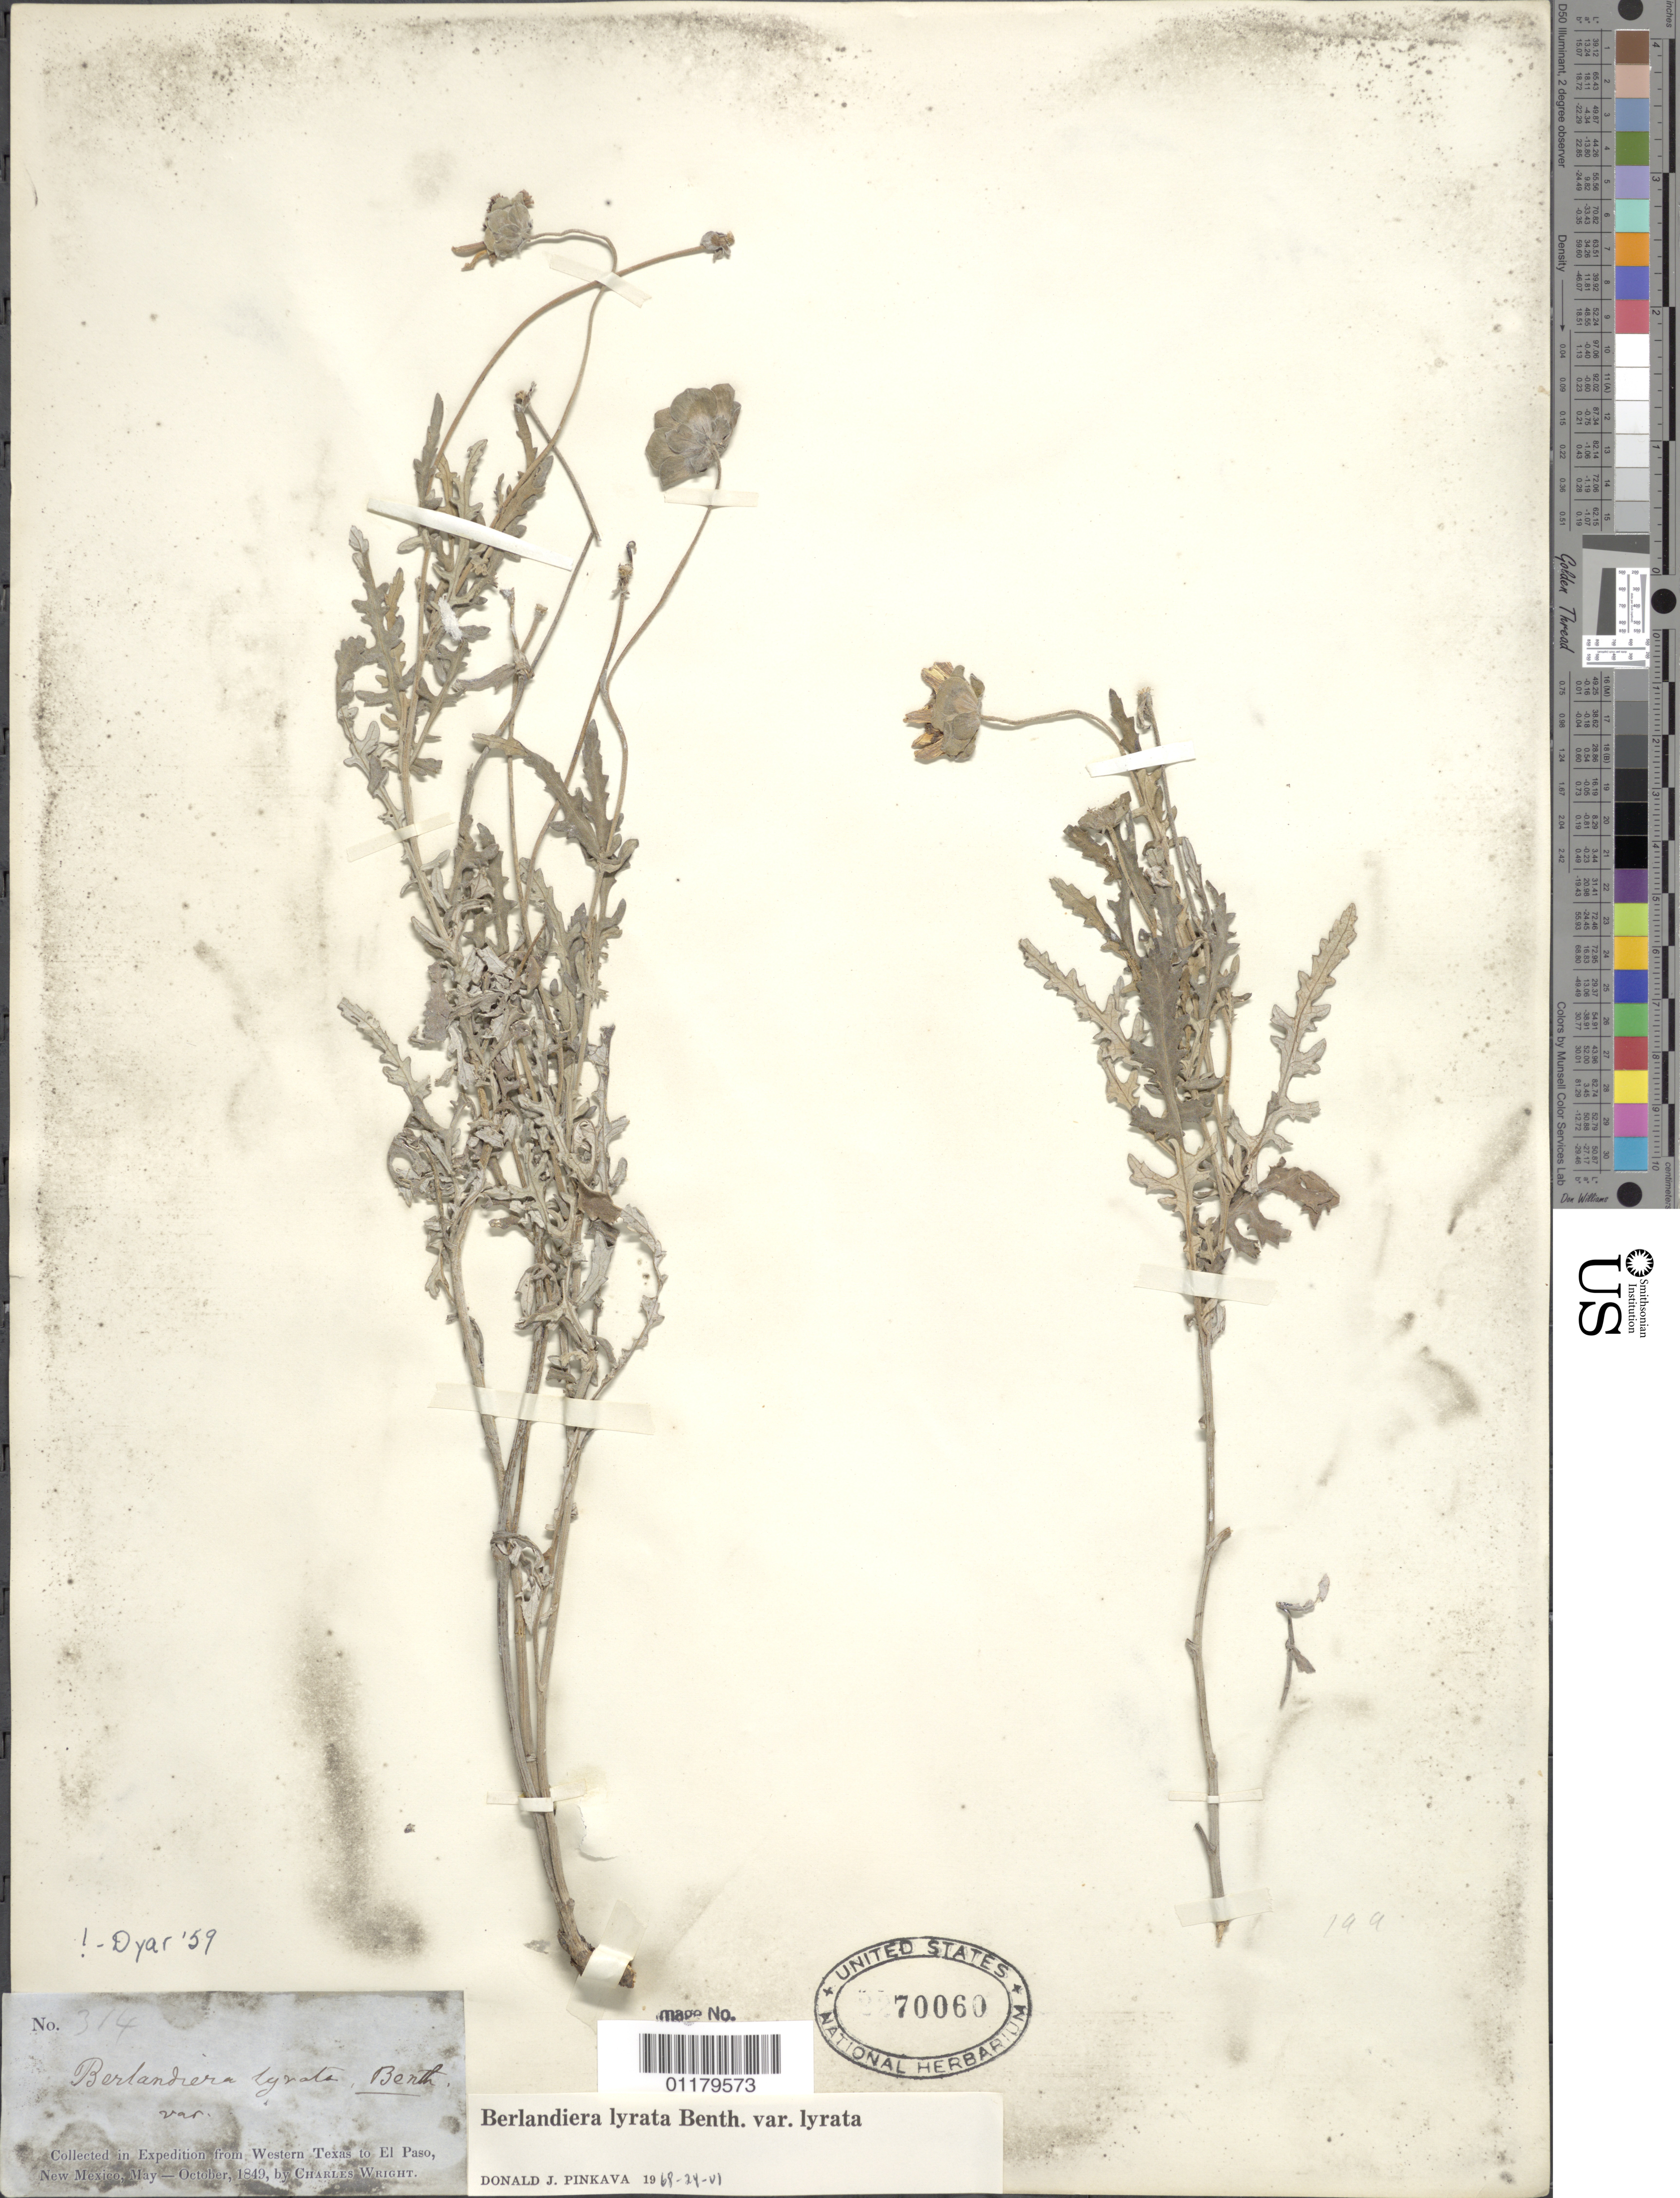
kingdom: Plantae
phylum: Tracheophyta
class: Magnoliopsida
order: Asterales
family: Asteraceae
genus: Berlandiera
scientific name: Berlandiera lyrata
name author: Benth.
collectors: C. Wright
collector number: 314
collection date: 1849-05/1849-10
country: United States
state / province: New Mexico / Texas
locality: from Western Texas to El Paso, New Mexico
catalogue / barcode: US 70060